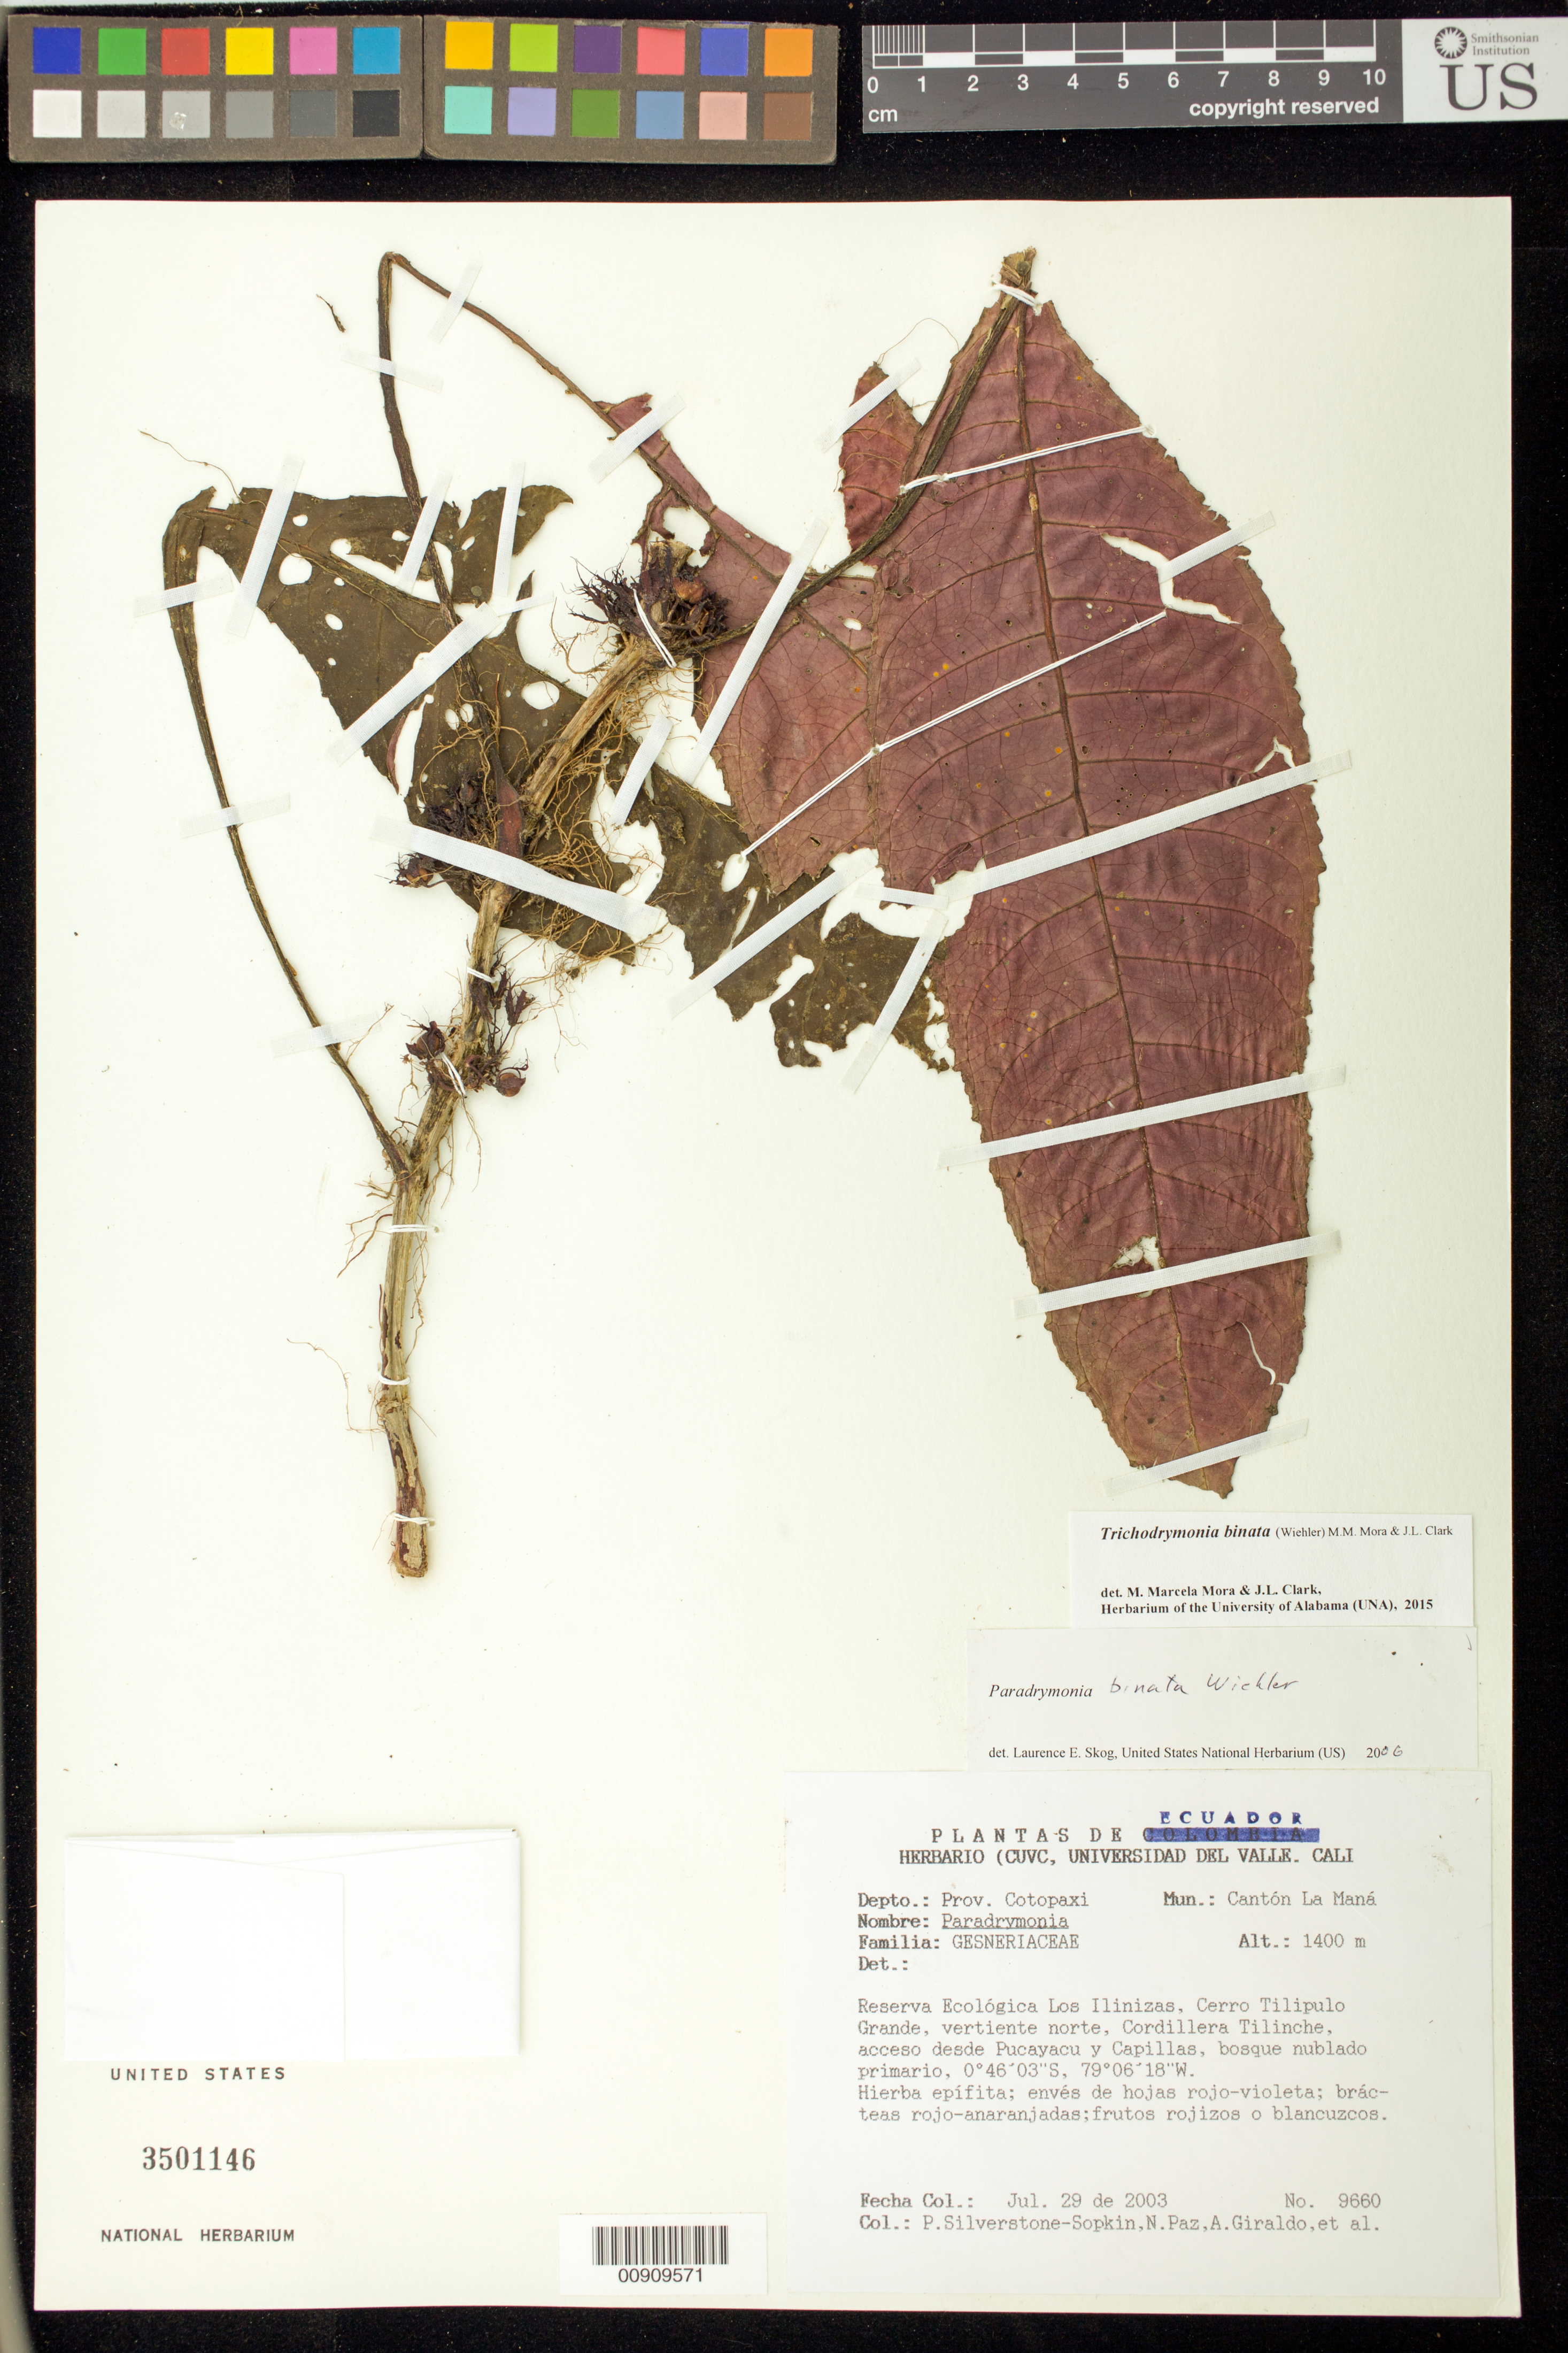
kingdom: Plantae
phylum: Tracheophyta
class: Magnoliopsida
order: Lamiales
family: Gesneriaceae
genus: Trichodrymonia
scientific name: Trichodrymonia binata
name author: (Wiehler) M.M. Mora & J.L. Clark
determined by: Mora, M. M.; Clark, J. L.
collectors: P. A. Silverstone-Sopkin, N. Paz, A. Giraldo & et al.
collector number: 9660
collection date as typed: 29 Jul 2003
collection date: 2003-07-29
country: Ecuador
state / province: Cotopaxi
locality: Cantón La Maná. Reserva Ecológica Los Ilinizas, Cerro Tilipulo Grande, vertiente norte, Cordillera Tilinche, acceso desde Pucayacu y Capillas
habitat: Bosque nublado primario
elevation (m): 1400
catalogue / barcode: US 3501146